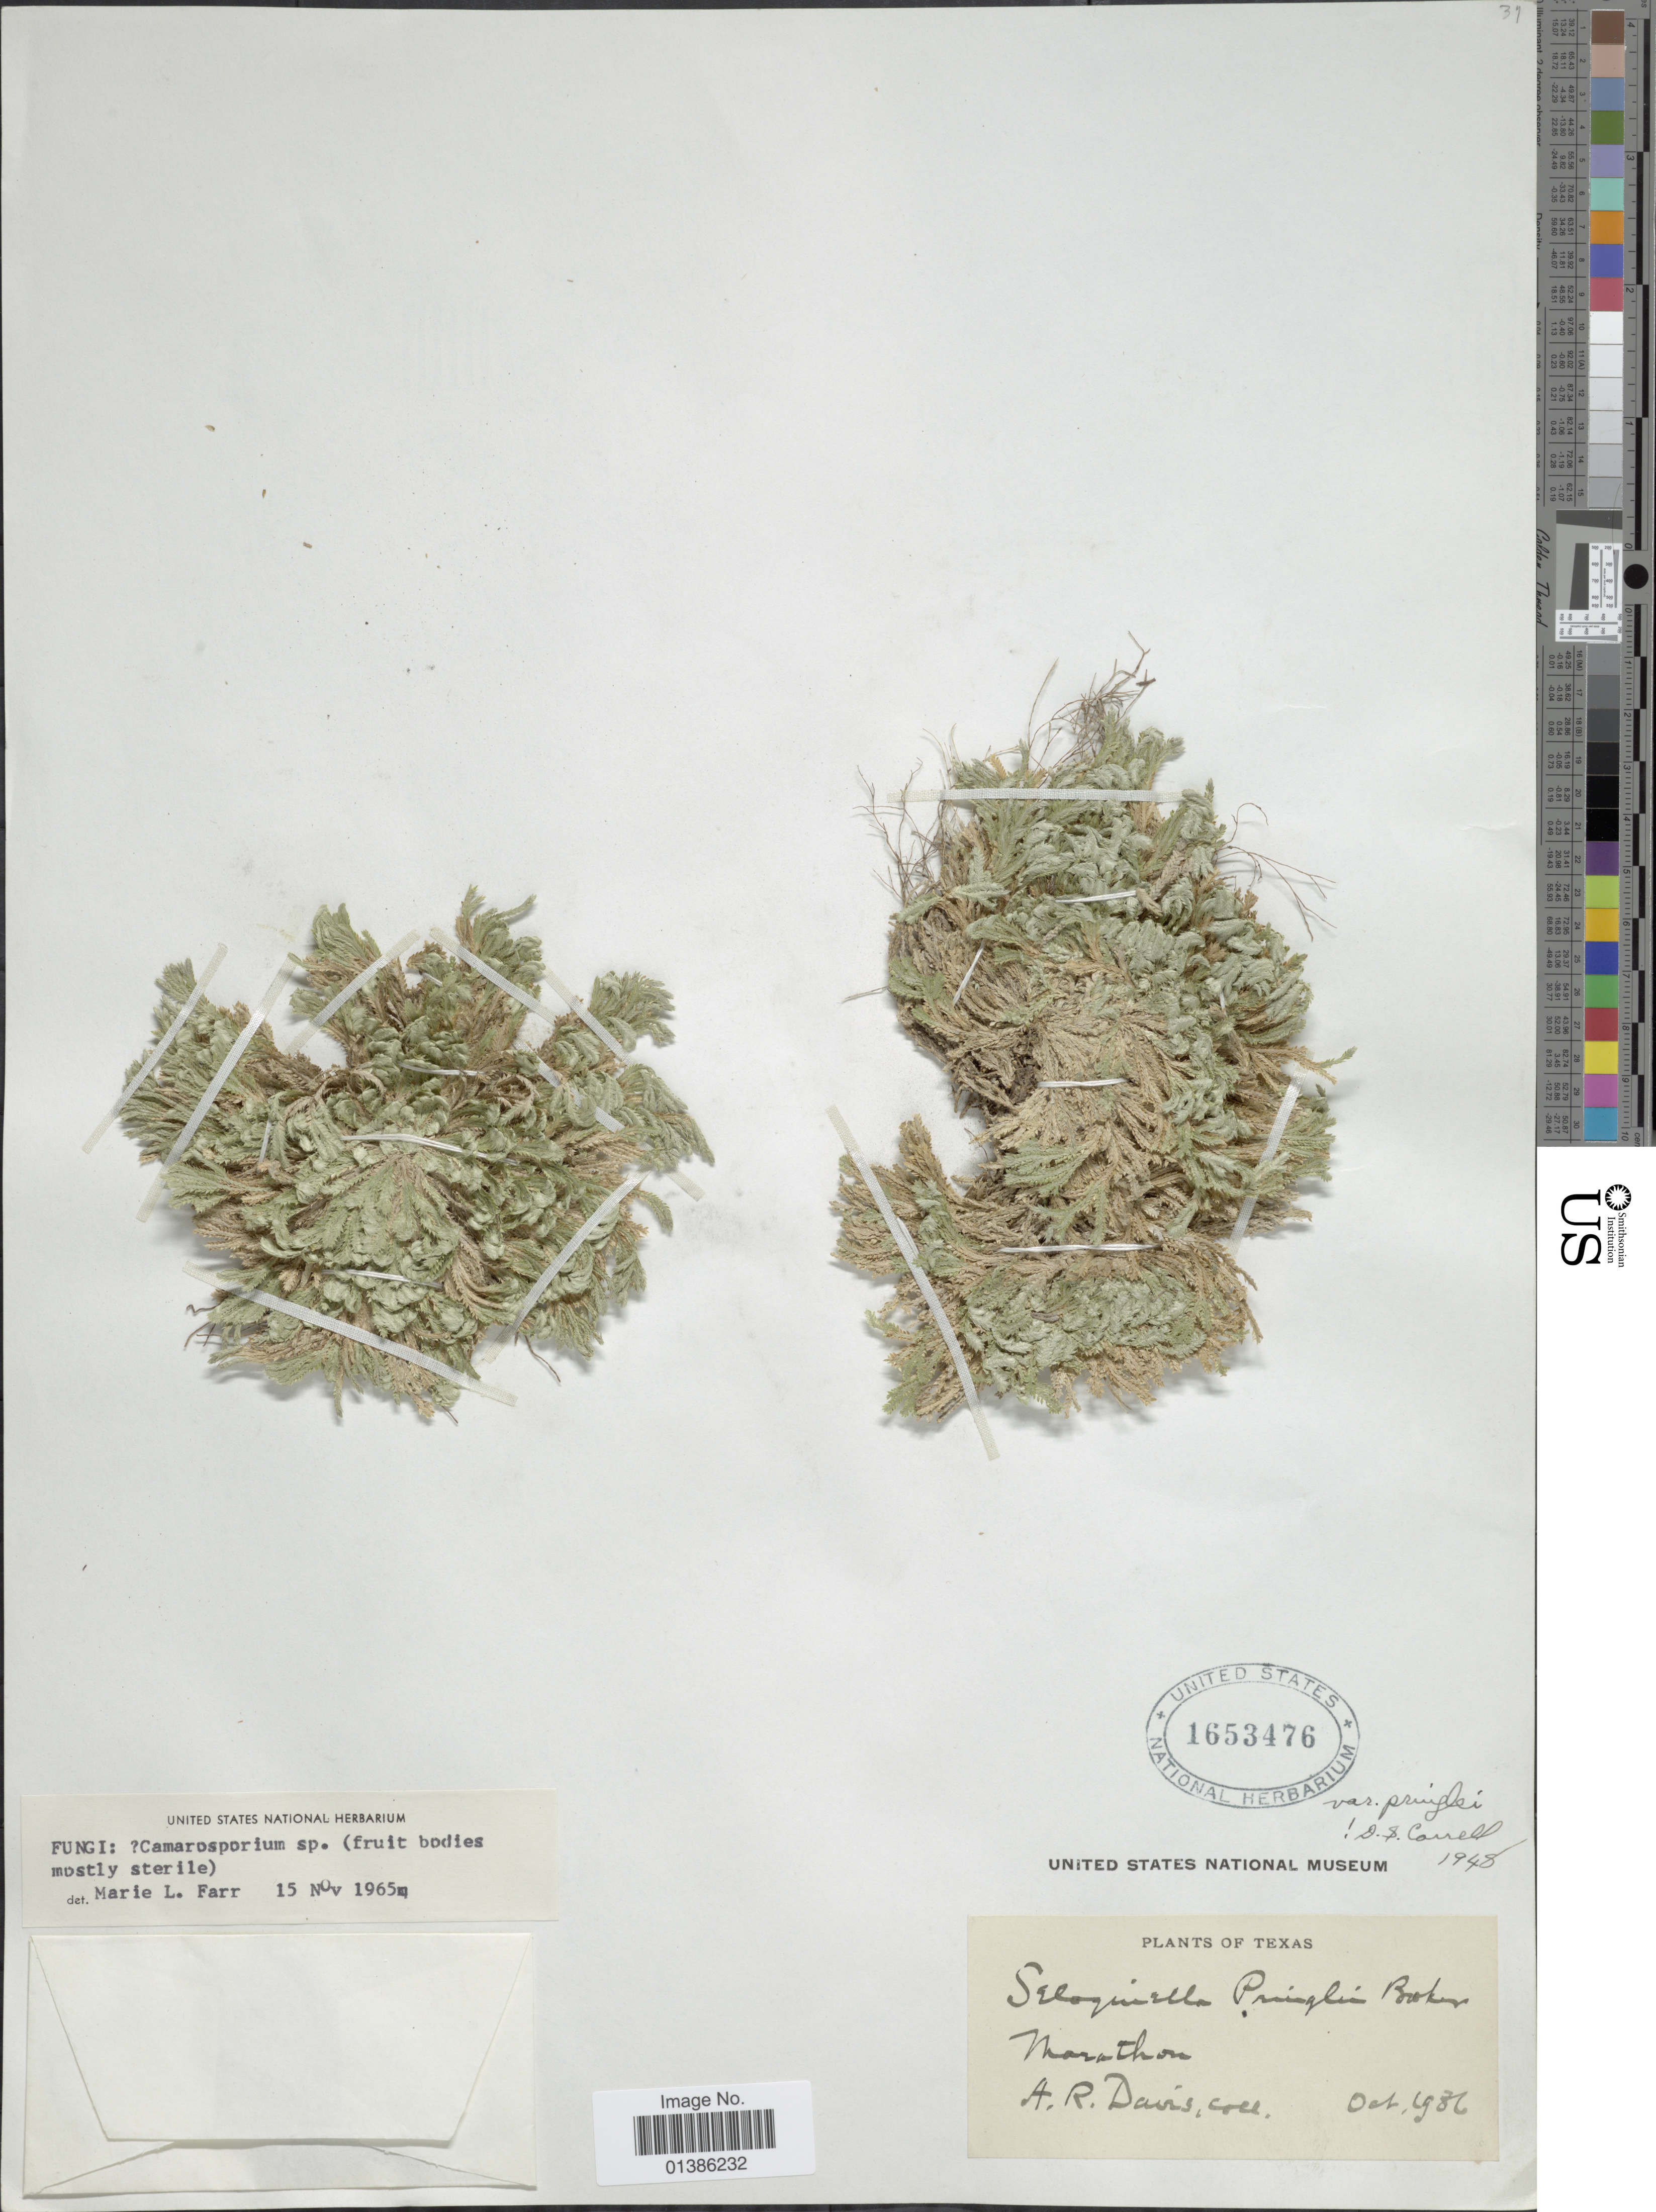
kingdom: Plantae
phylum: Tracheophyta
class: Lycopodiopsida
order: Selaginellales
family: Selaginellaceae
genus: Selaginella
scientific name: Selaginella pilifera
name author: A. Braun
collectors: A. Davis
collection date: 1936-10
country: United States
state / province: Texas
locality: Marathon.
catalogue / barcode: US 1653476